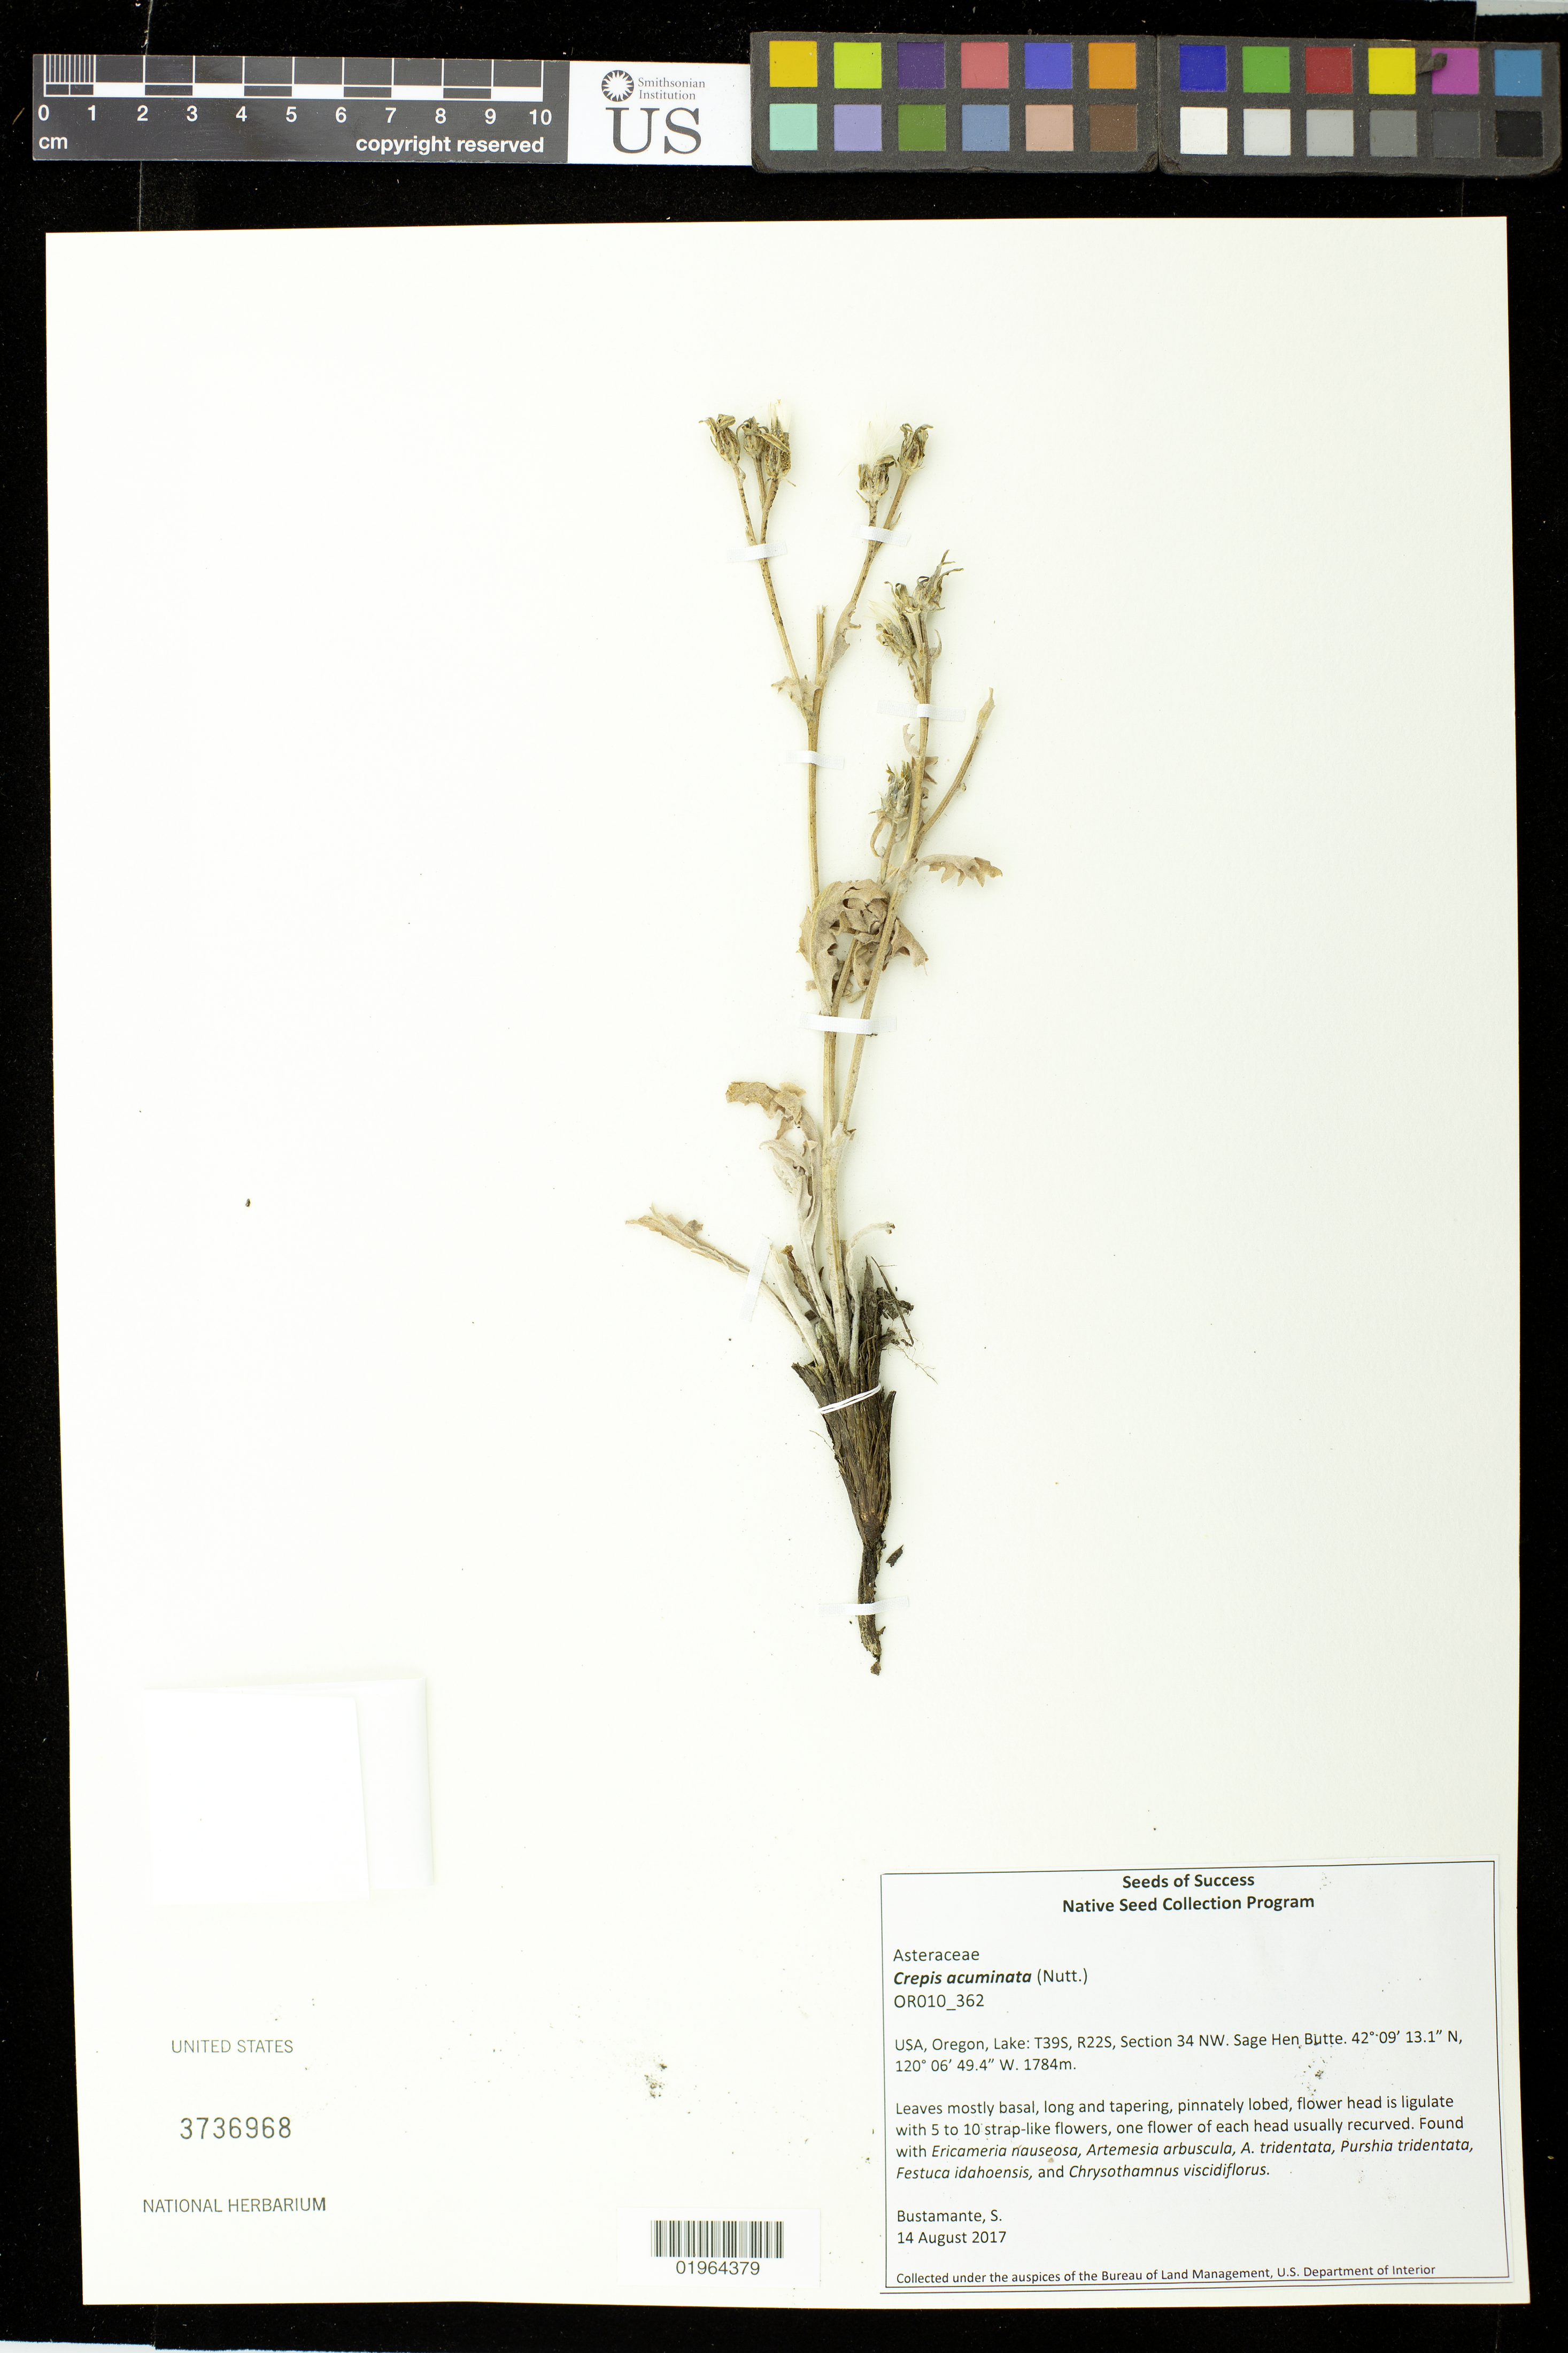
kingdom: Plantae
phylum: Tracheophyta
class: Magnoliopsida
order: Asterales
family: Asteraceae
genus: Crepis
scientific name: Crepis acuminata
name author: Nutt.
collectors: S. Bustamante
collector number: OR010_362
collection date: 2017-08-14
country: United States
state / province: Oregon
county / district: Lake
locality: Sage Hen Butte, T39S, R22E, Section 34 NW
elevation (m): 1784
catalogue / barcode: US 3736968